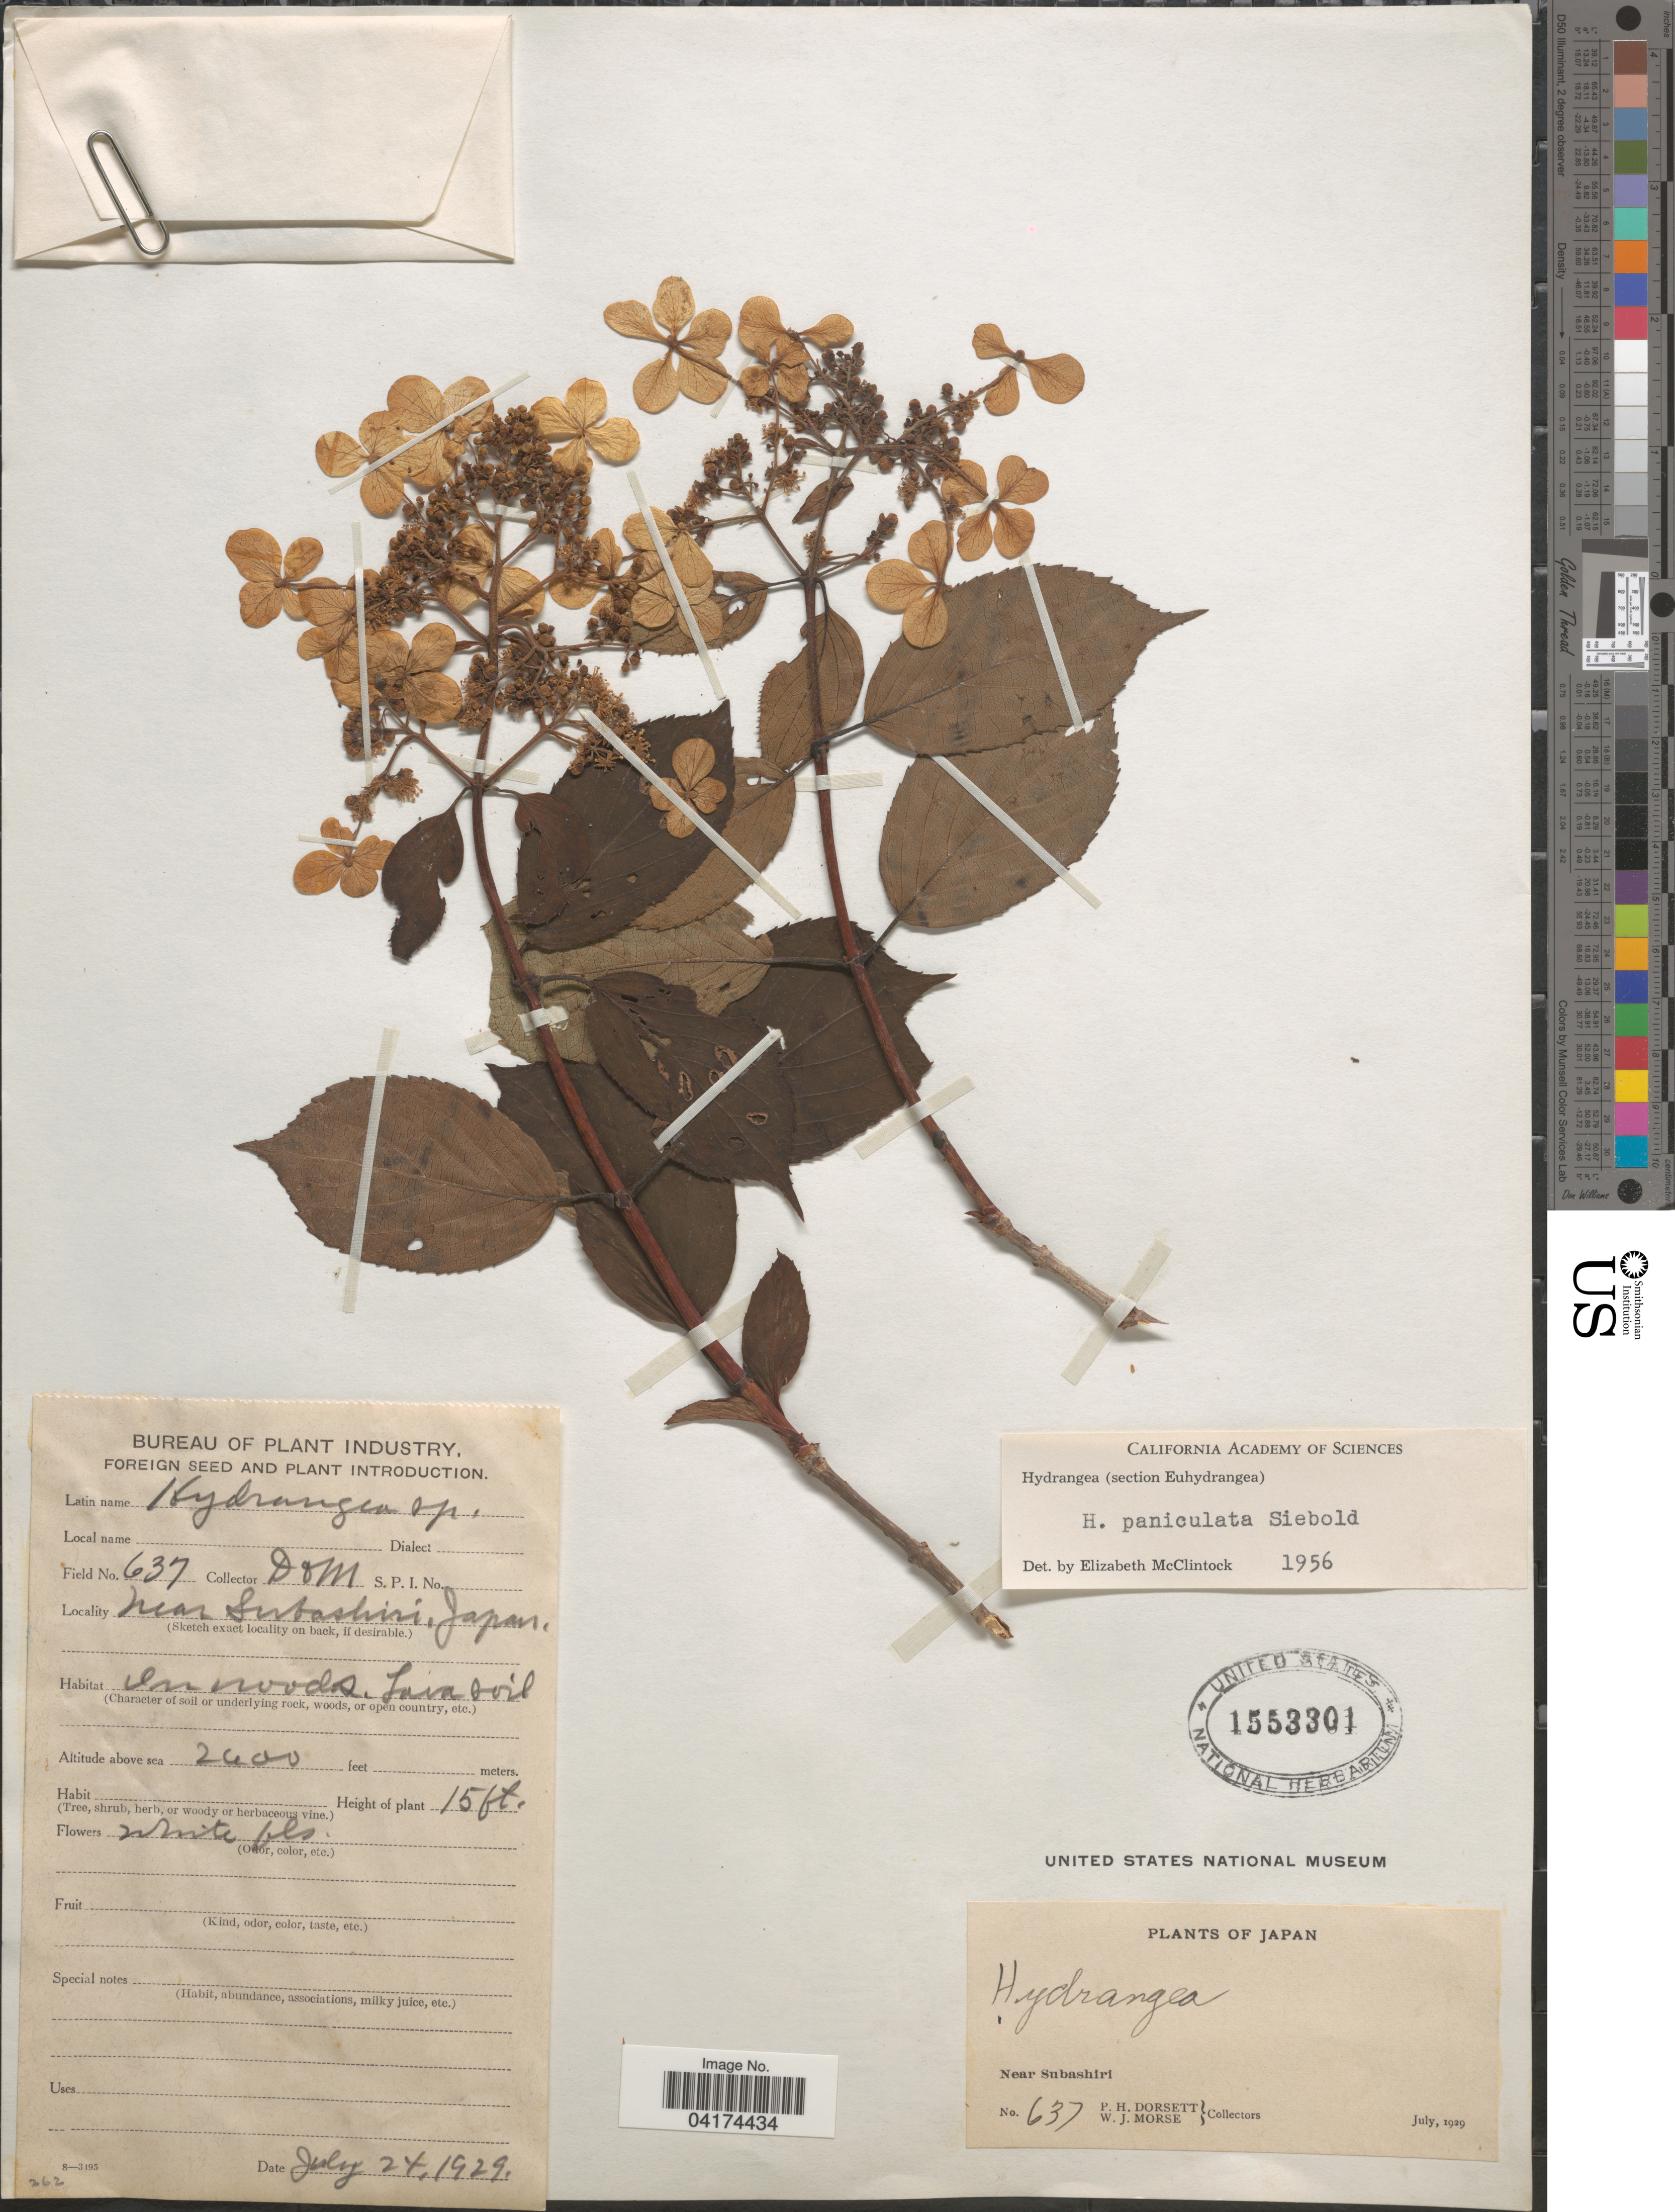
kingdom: Plantae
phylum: Tracheophyta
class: Magnoliopsida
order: Cornales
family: Hydrangeaceae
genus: Hydrangea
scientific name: Hydrangea paniculata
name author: Siebold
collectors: P. H. Dorsett & W. J. Morse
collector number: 637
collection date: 1929-07-24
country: Japan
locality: Near Subashiri.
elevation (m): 610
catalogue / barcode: US 1553301